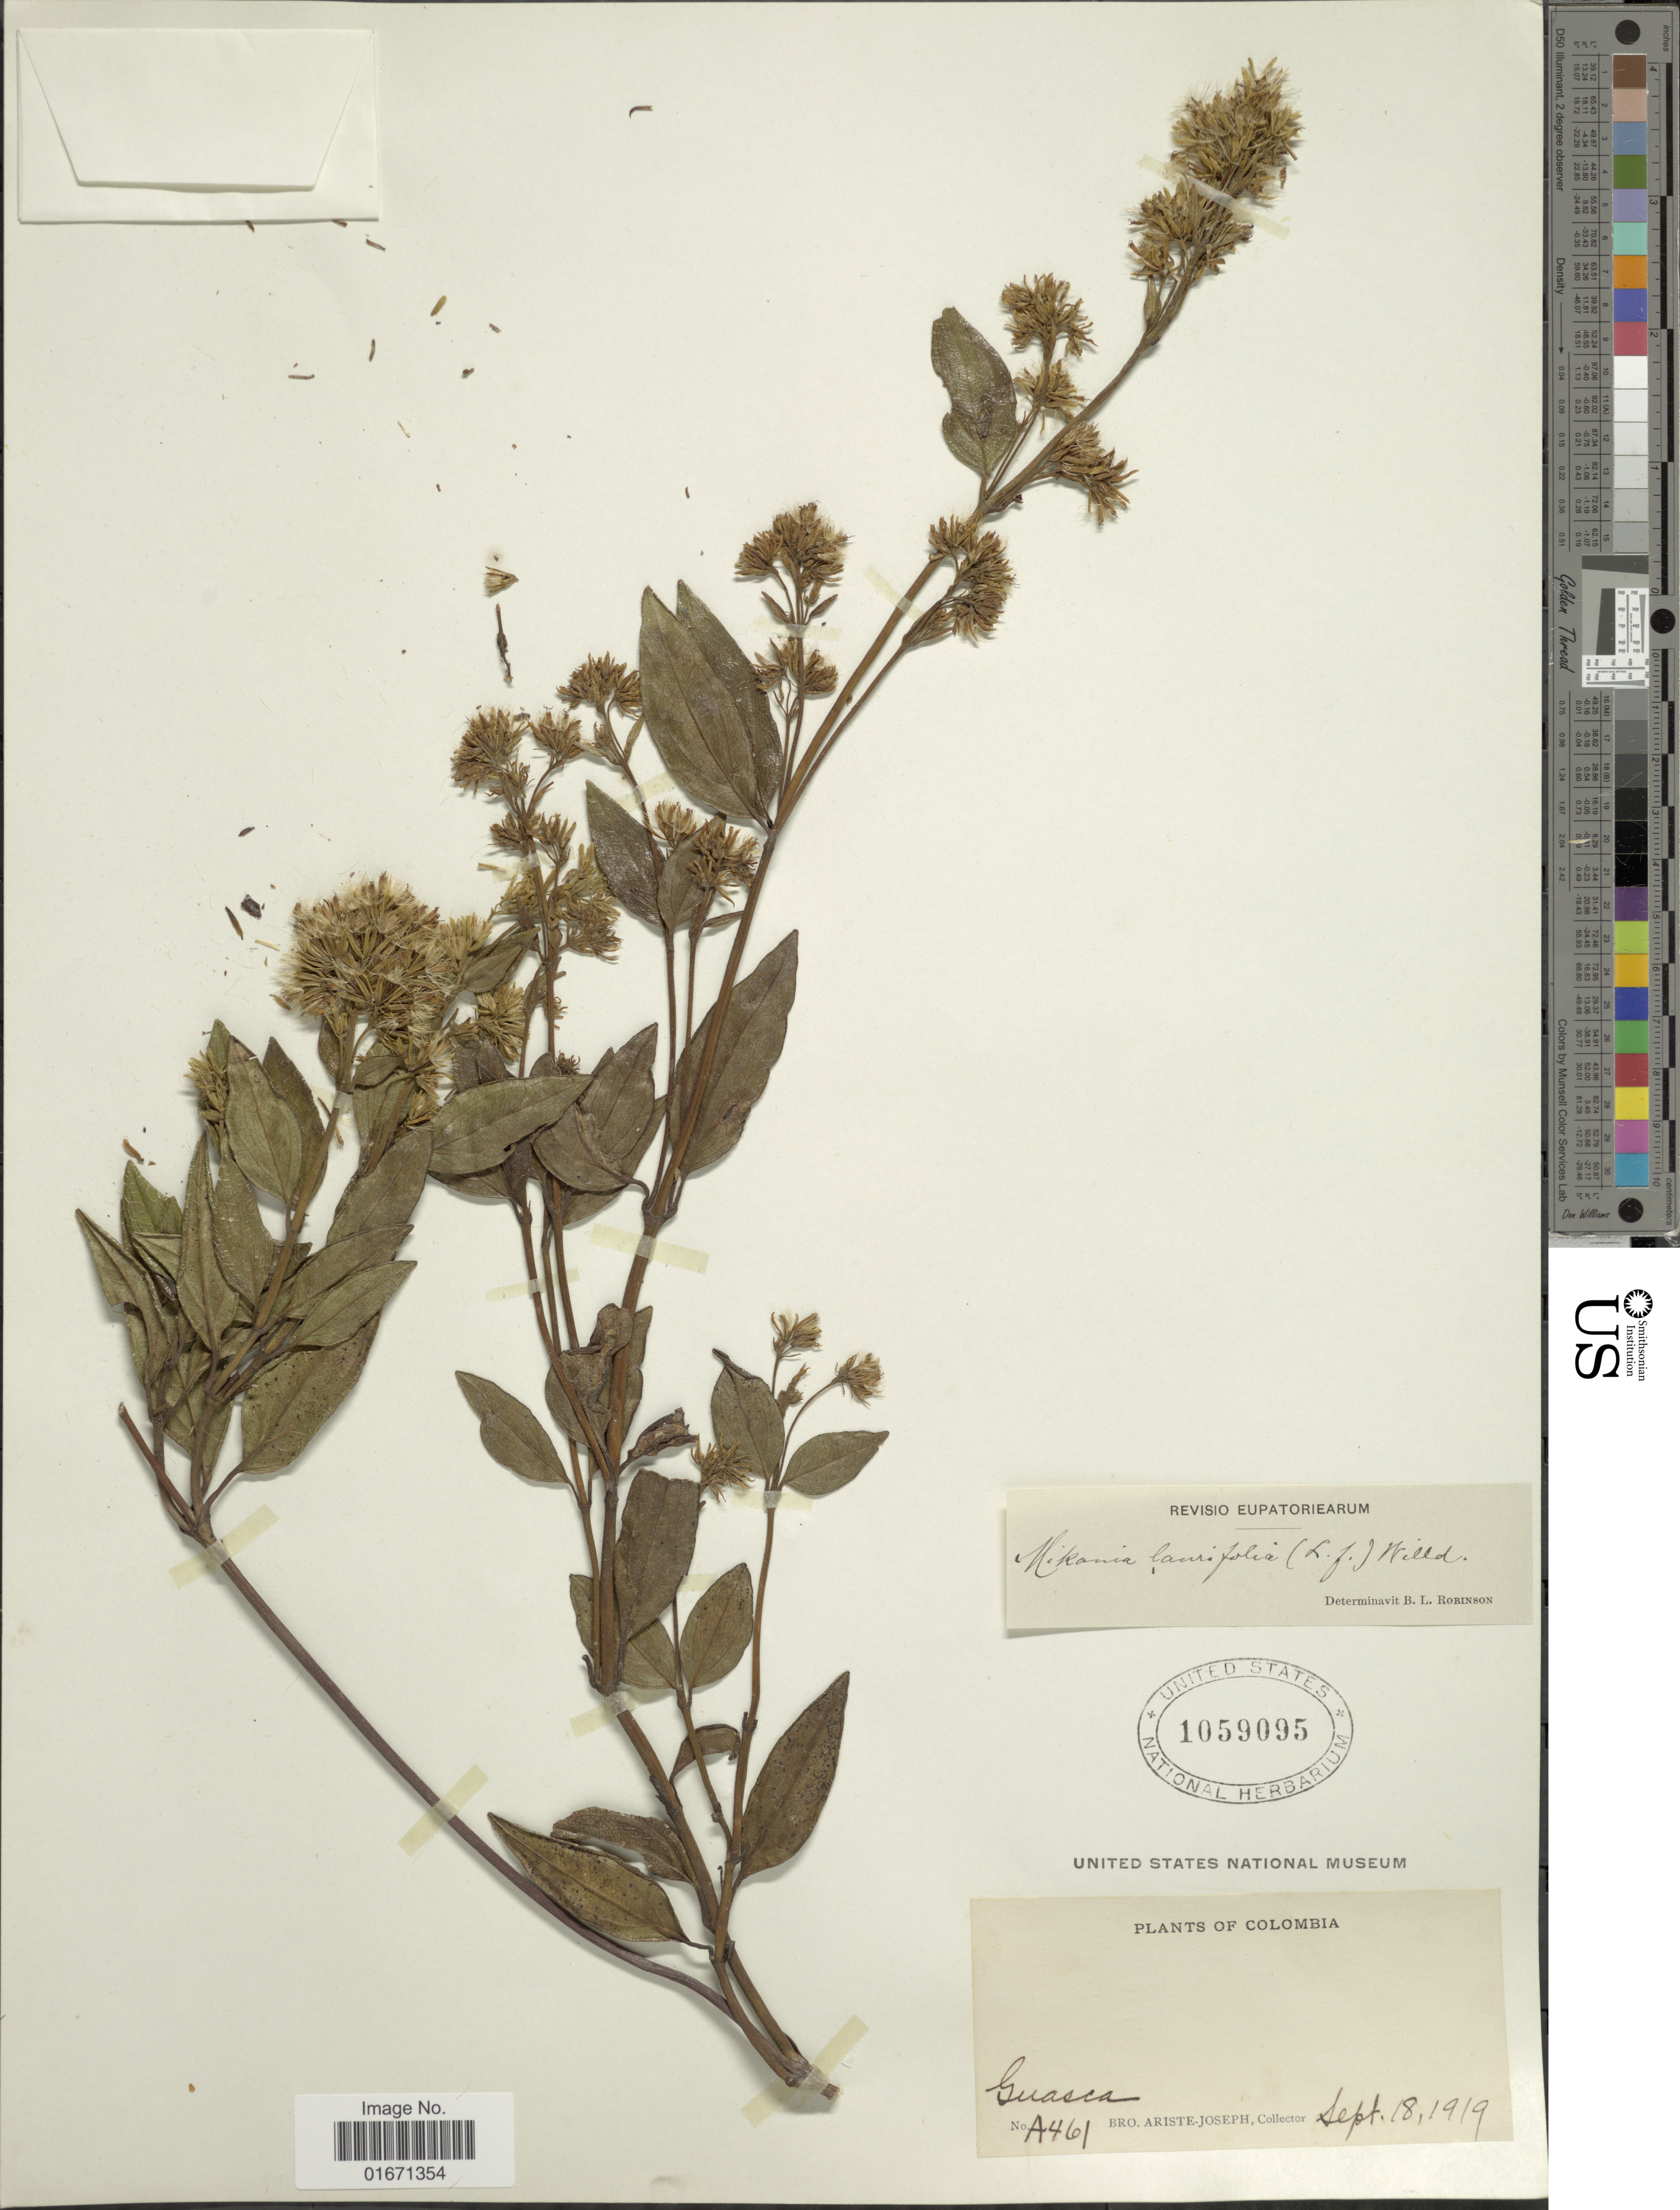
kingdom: Plantae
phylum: Tracheophyta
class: Magnoliopsida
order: Asterales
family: Asteraceae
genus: Mikania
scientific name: Mikania laurifolia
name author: (L. f.) Willd.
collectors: Bro. Ariste-Joseph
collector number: A461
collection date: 1919-09-18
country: Colombia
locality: Guasca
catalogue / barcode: US 1059095